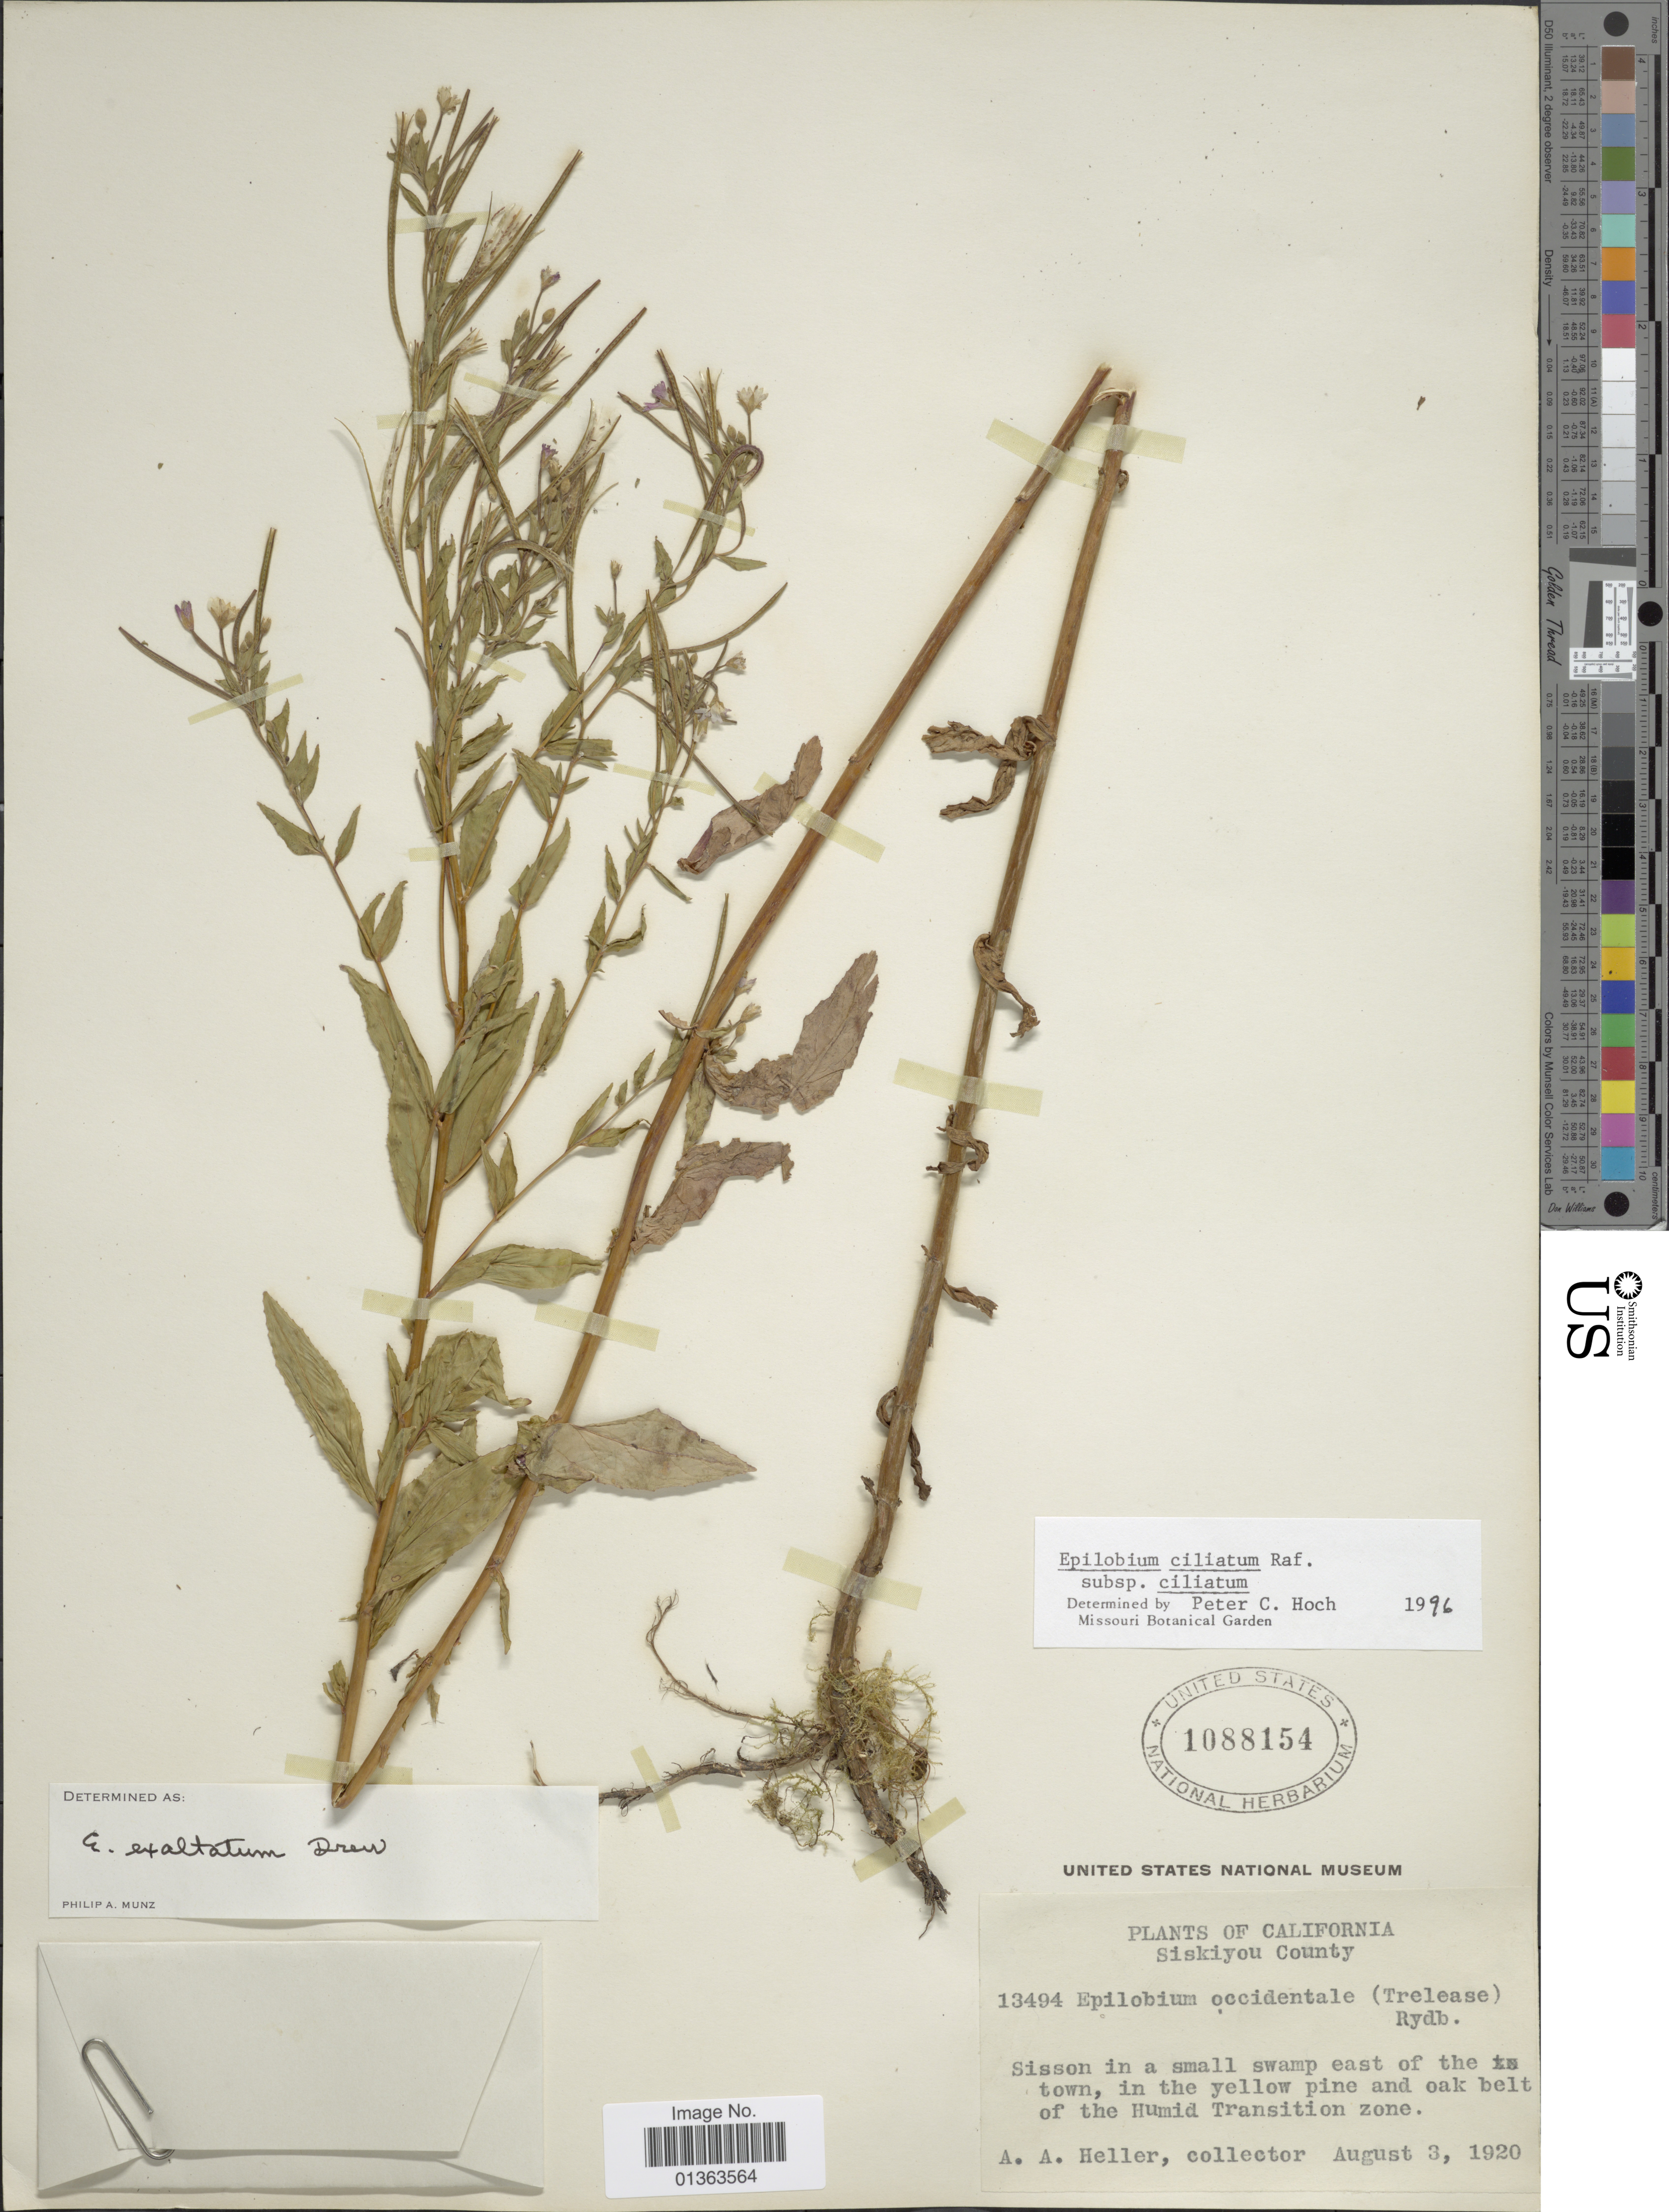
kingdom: Plantae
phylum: Tracheophyta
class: Magnoliopsida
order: Myrtales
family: Onagraceae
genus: Epilobium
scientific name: Epilobium ciliatum subsp. ciliatum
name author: Raf.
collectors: A. A. Heller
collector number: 13494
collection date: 1920-08-03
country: United States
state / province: California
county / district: Siskiyou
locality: Siskiyou County. Sisson in a small swamp east of the town, in the yellow pine and oak belt of the Humid Transition zone.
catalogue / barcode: US 1088154